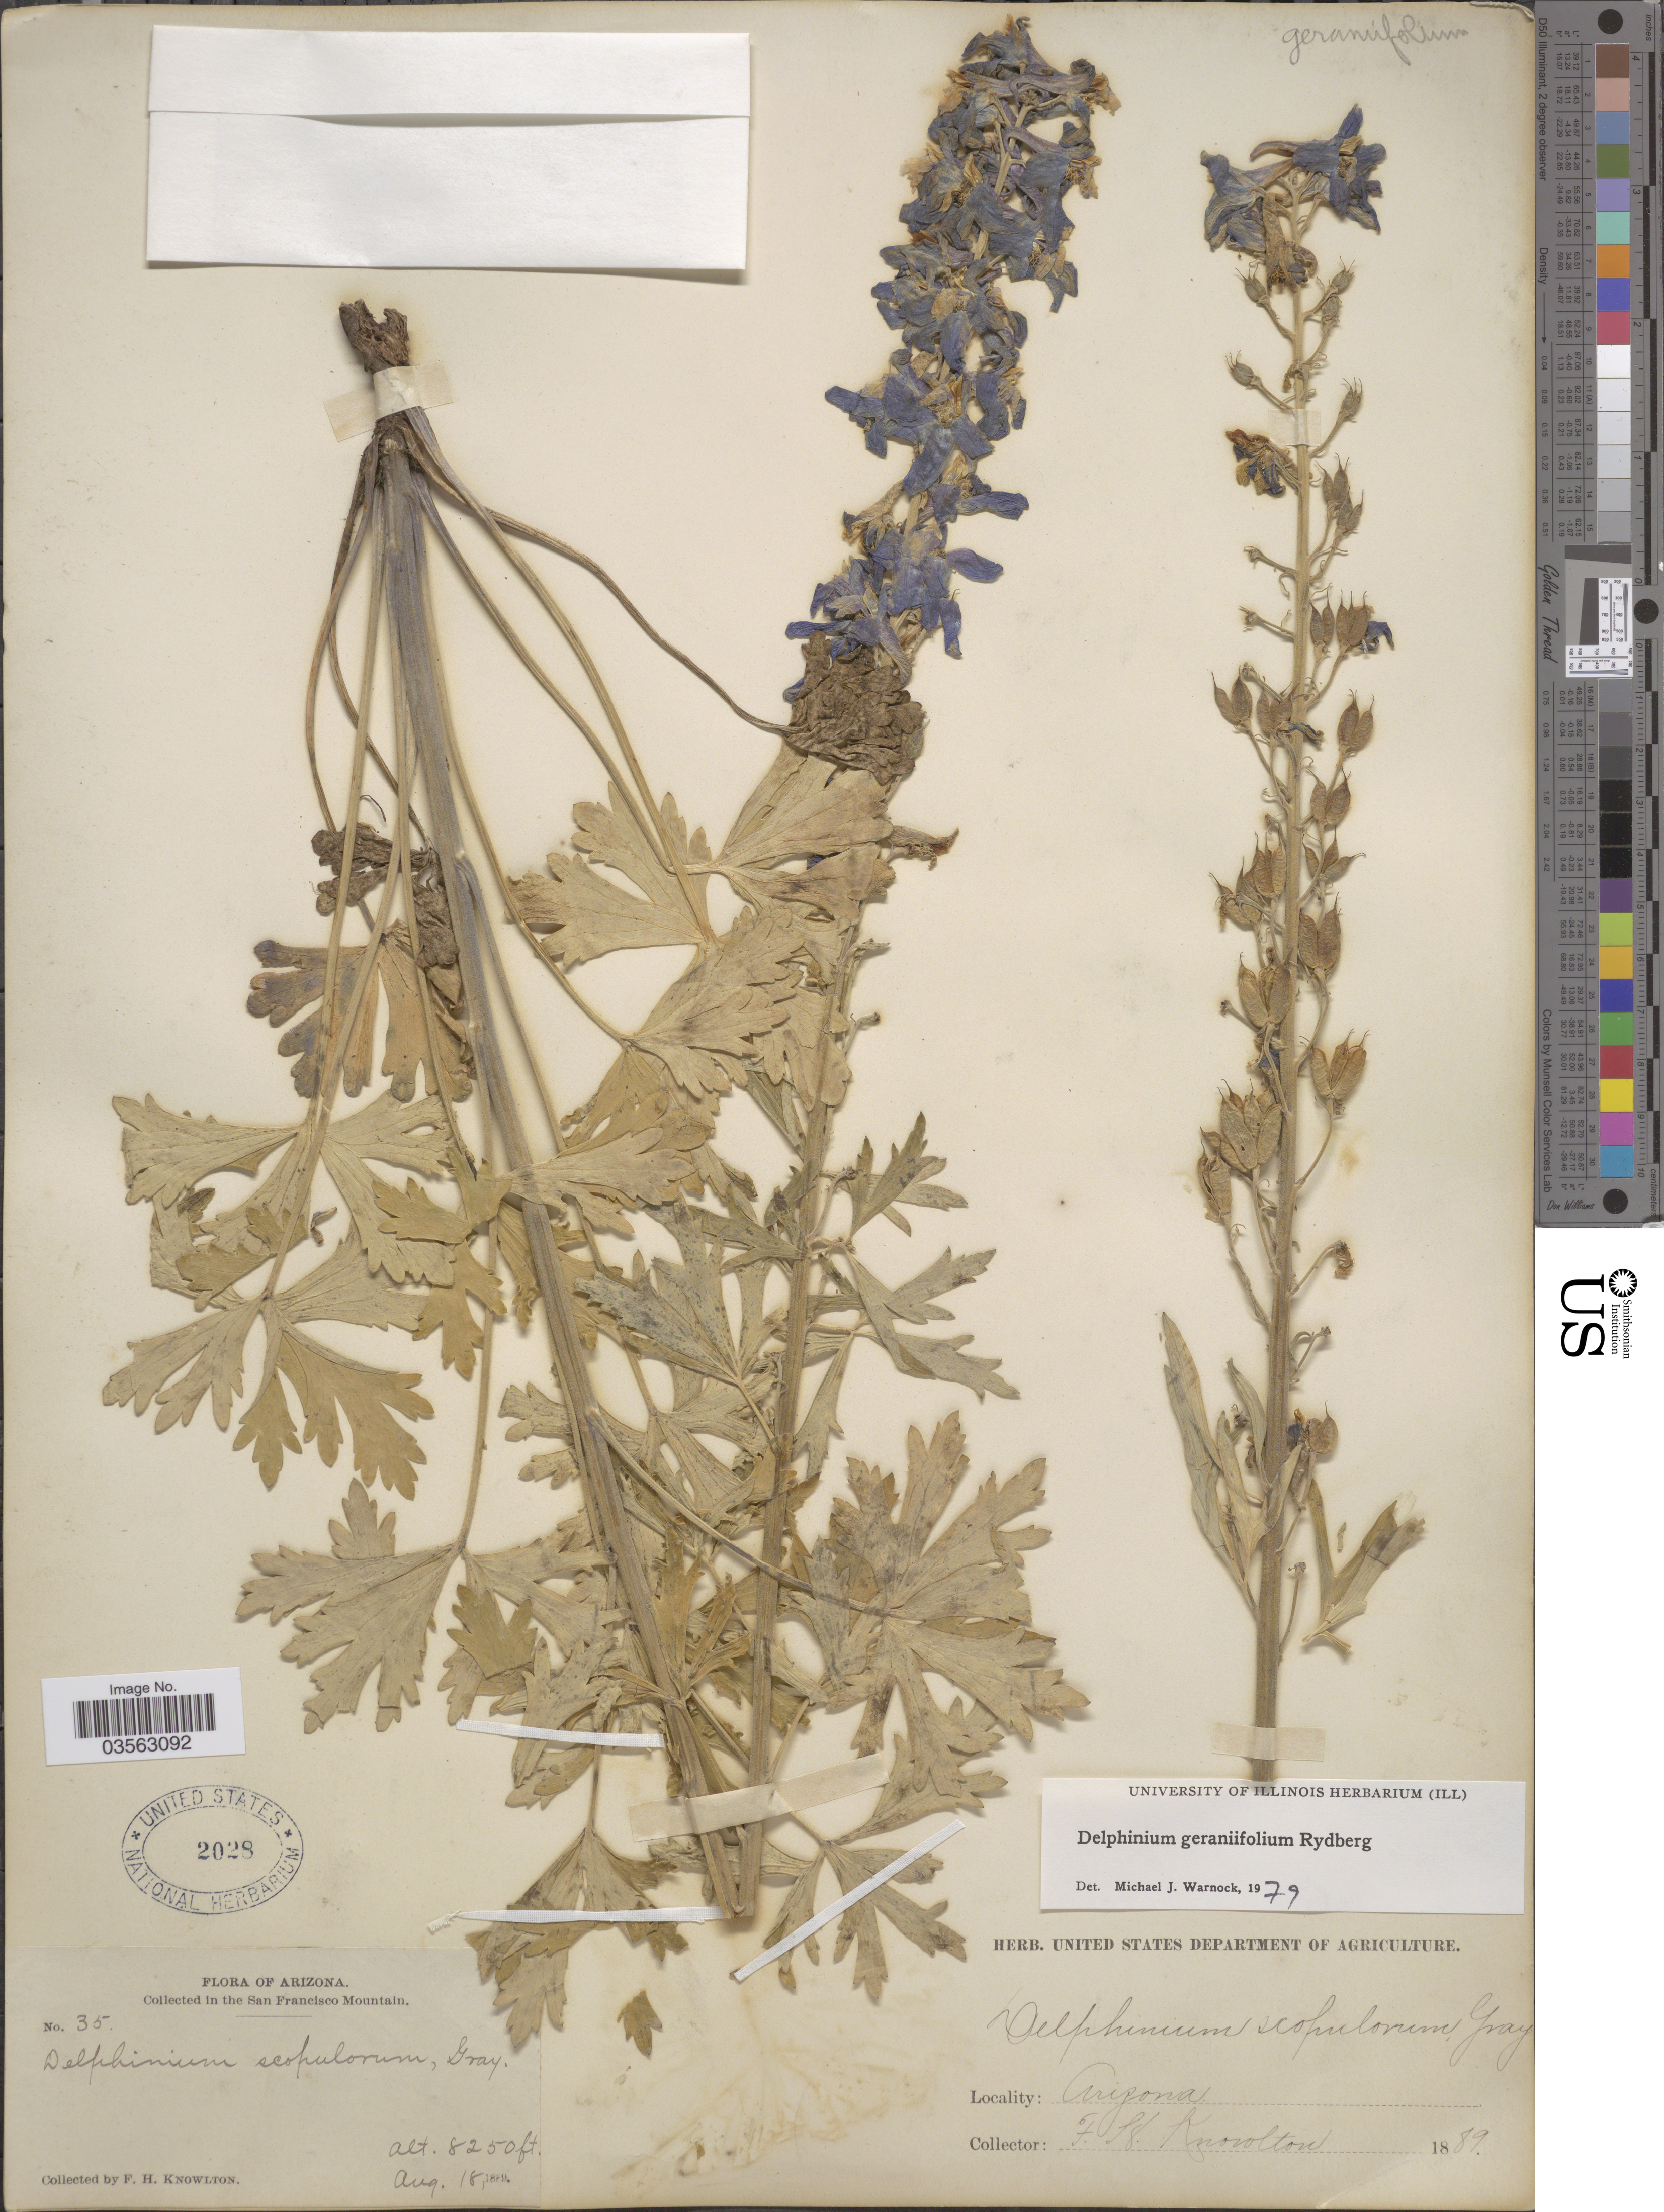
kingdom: Plantae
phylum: Tracheophyta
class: Magnoliopsida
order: Ranunculales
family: Ranunculaceae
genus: Delphinium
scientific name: Delphinium geraniifolium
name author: Rydb.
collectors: F. H. Knowlton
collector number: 35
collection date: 1889-08-18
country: United States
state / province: Arizona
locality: San Francisco Mountain.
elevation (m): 2515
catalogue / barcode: US 2028